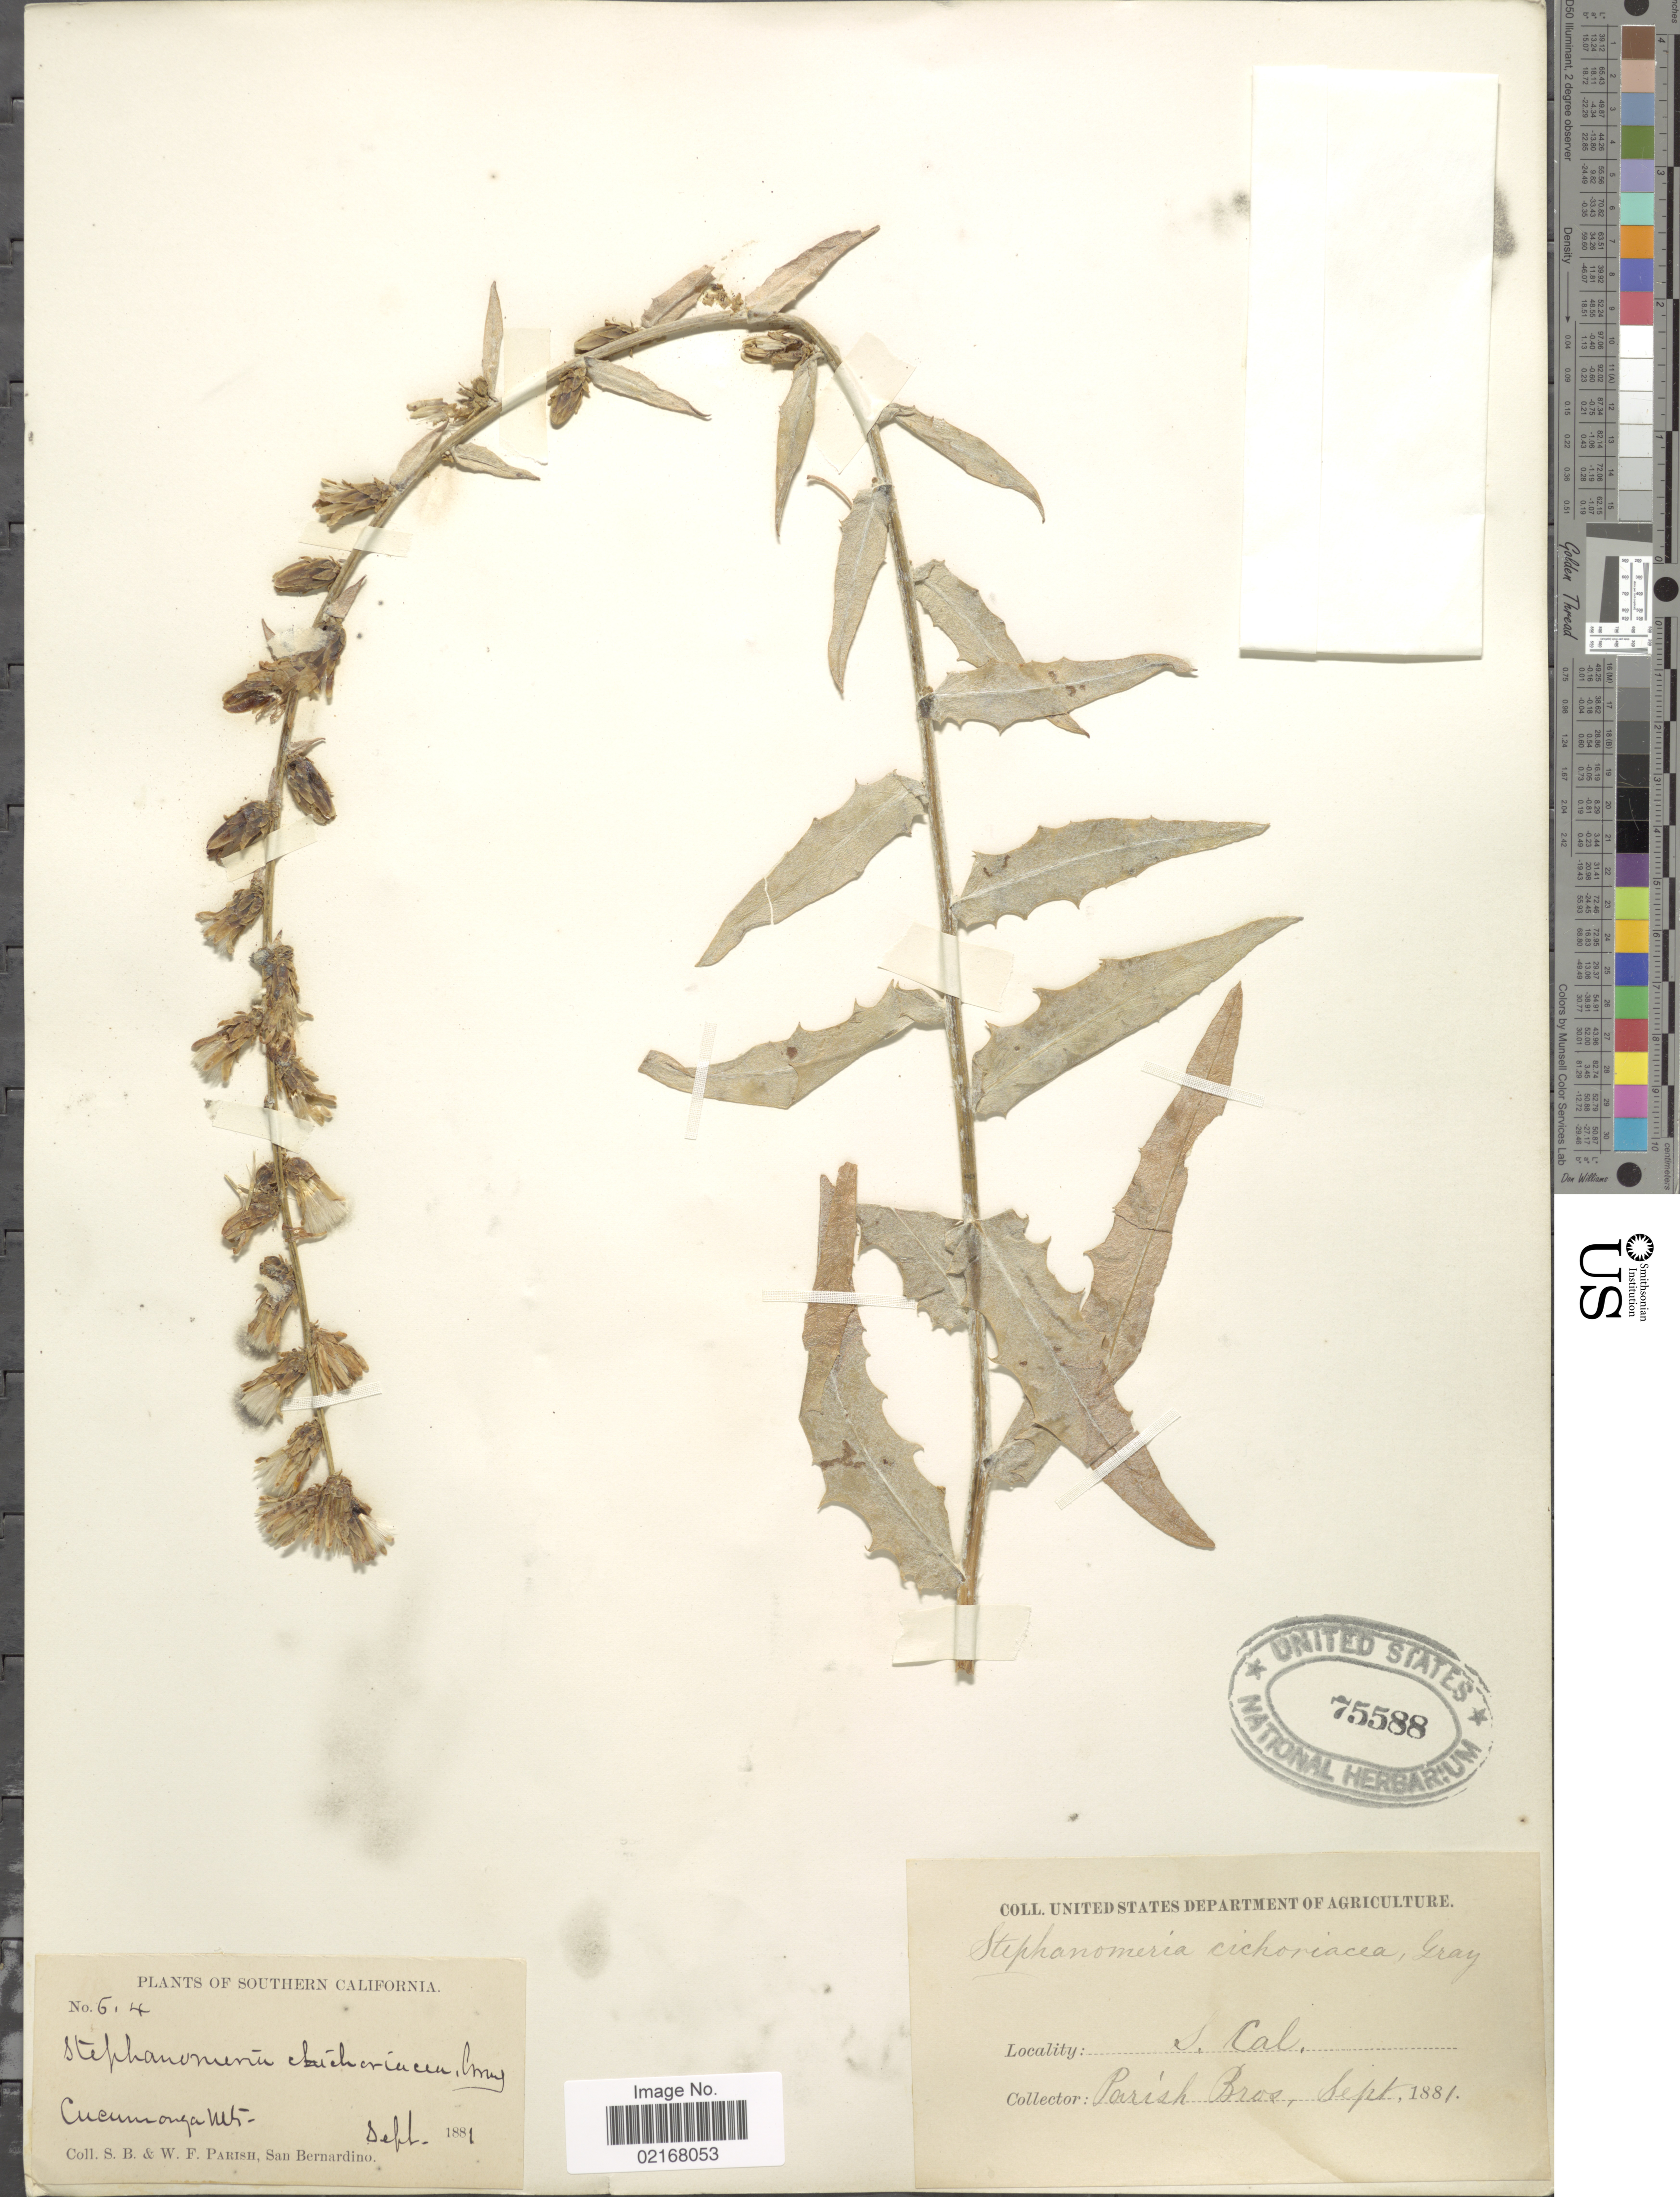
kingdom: Plantae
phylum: Tracheophyta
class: Magnoliopsida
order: Asterales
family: Asteraceae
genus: Stephanomeria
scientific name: Stephanomeria cichoriacea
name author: A. Gray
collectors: S. B. Parish & W. F. Parish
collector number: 614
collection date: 1881-09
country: United States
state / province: California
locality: Southern California. Cucumonga Mts.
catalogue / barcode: US 75588